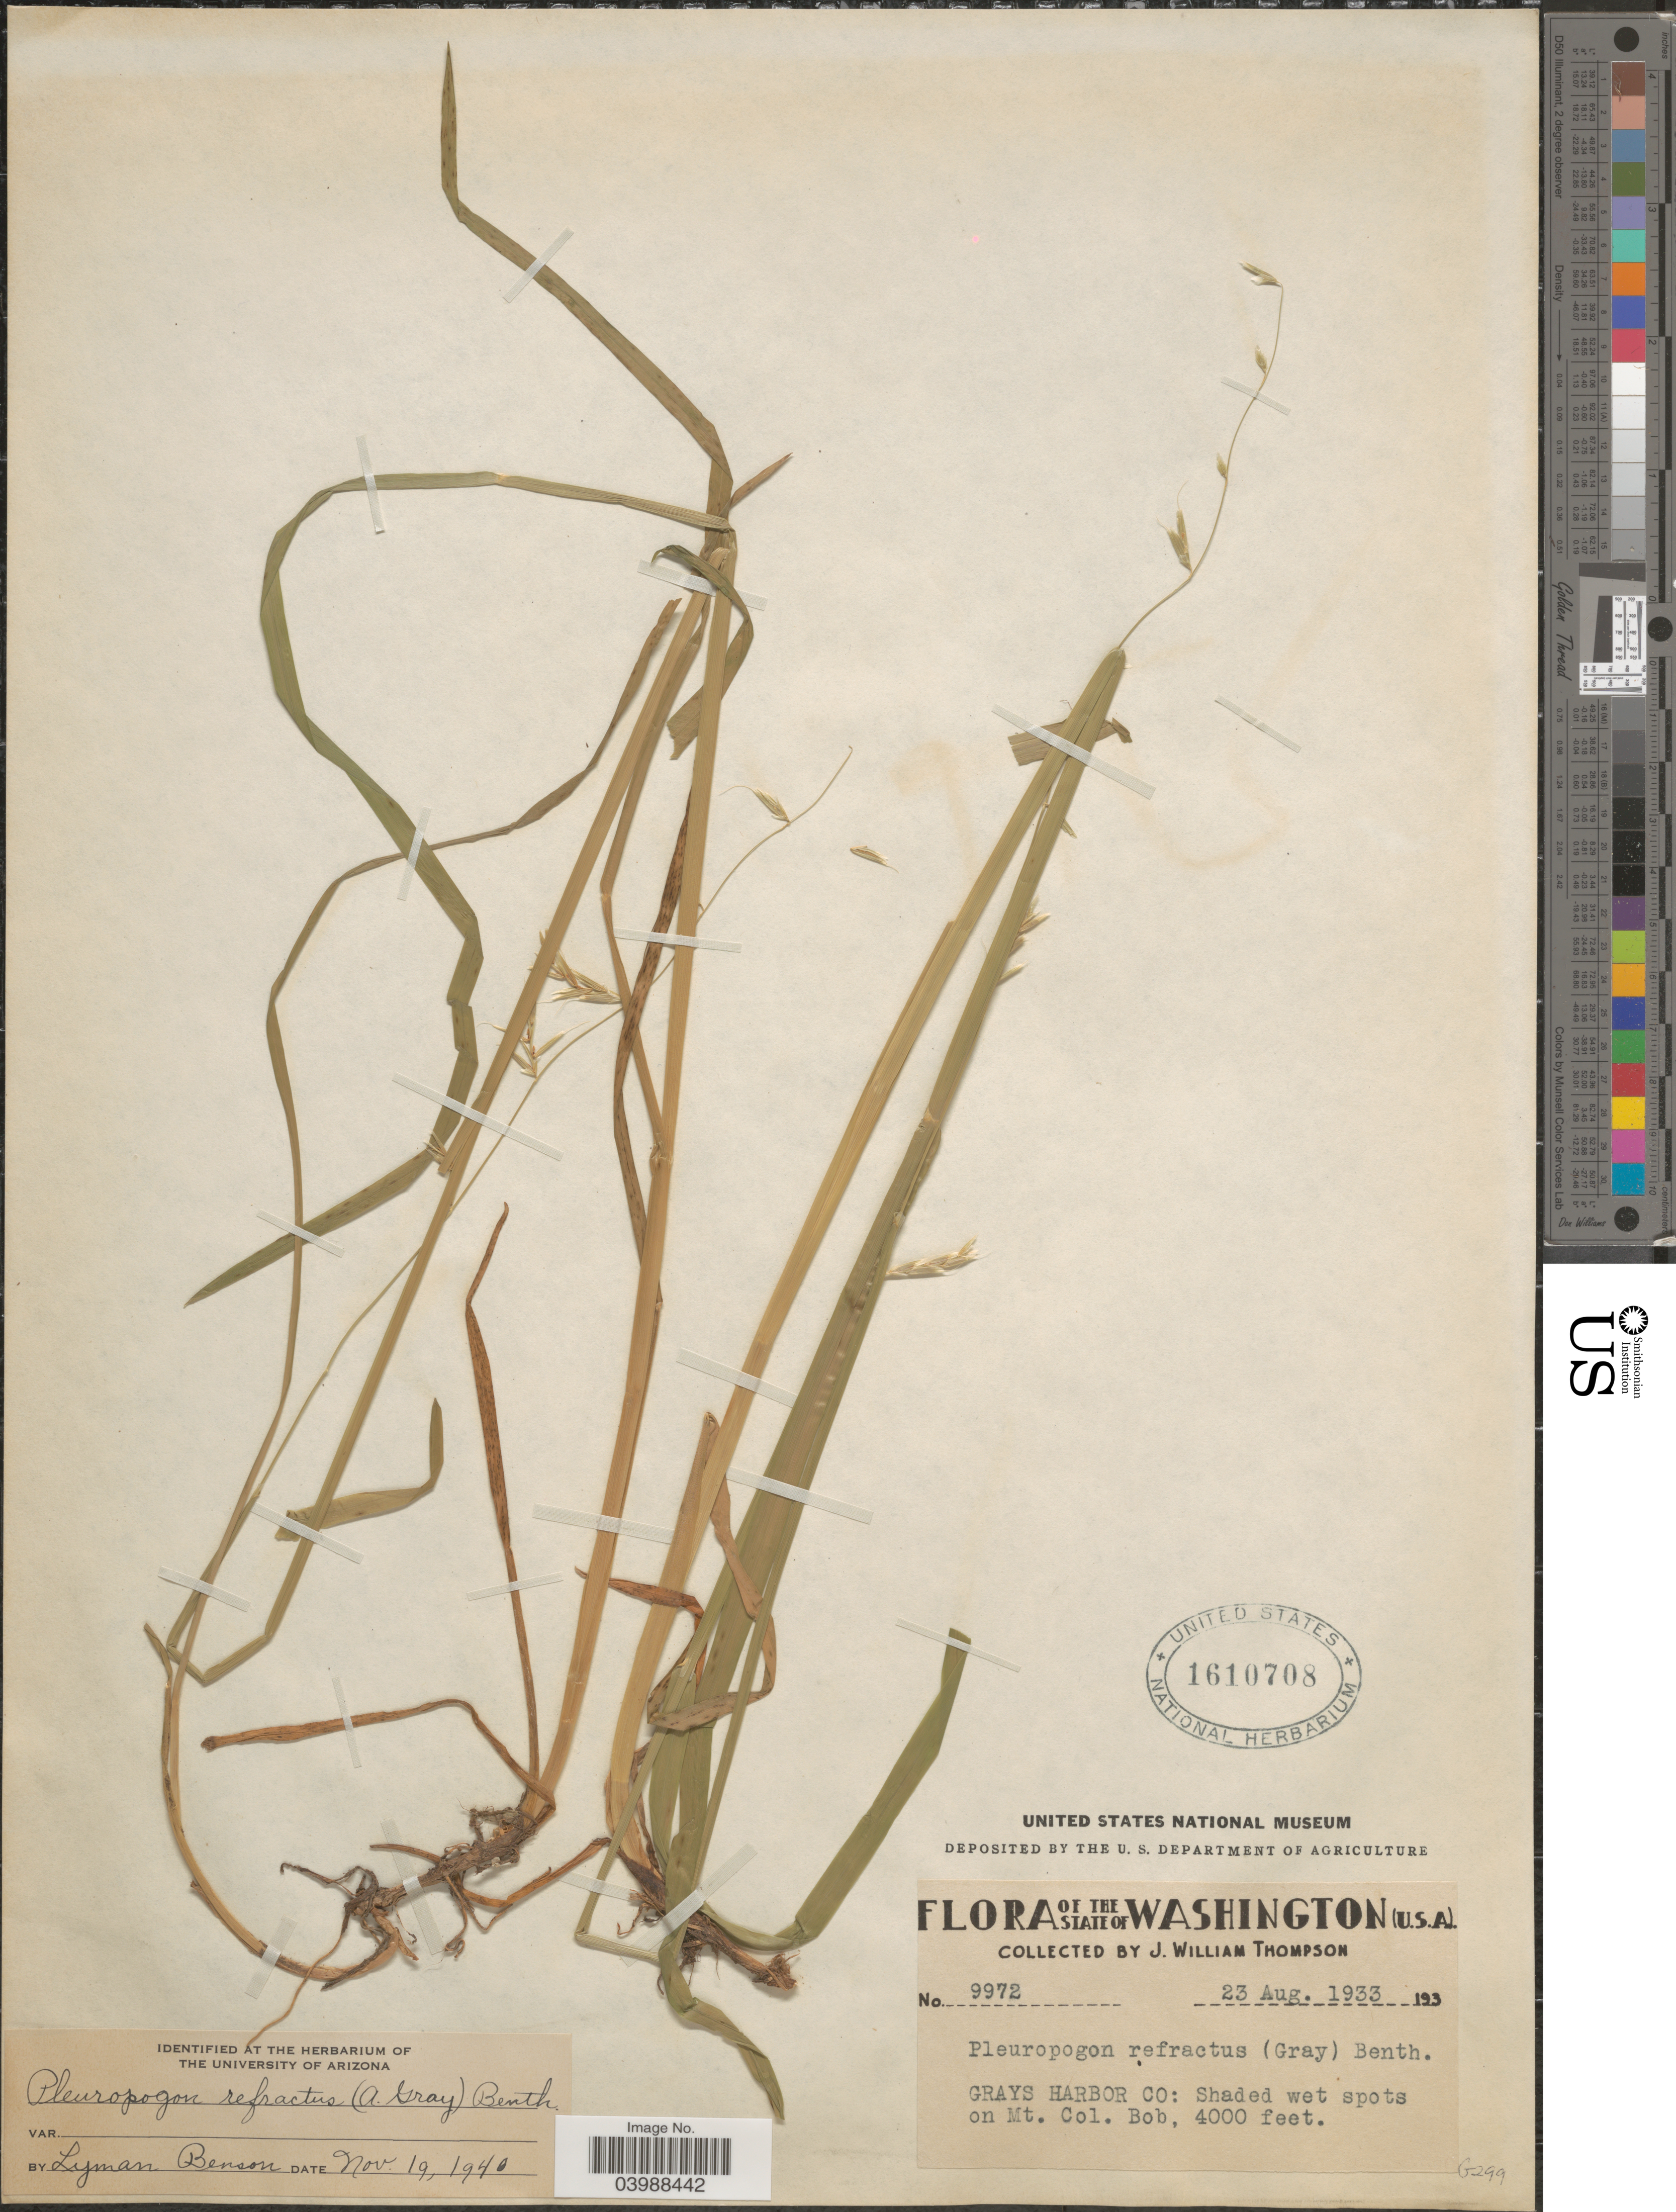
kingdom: Plantae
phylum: Tracheophyta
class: Liliopsida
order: Poales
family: Poaceae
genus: Pleuropogon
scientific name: Pleuropogon refractus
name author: (A. Gray) Benth.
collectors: J. W. Thompson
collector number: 9972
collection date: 1933-08-23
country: United States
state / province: Washington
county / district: Grays Harbor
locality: Grays Harbor Co: Shaded wet spots on Mt. Col. Bob.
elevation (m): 1219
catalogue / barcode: US 1610708